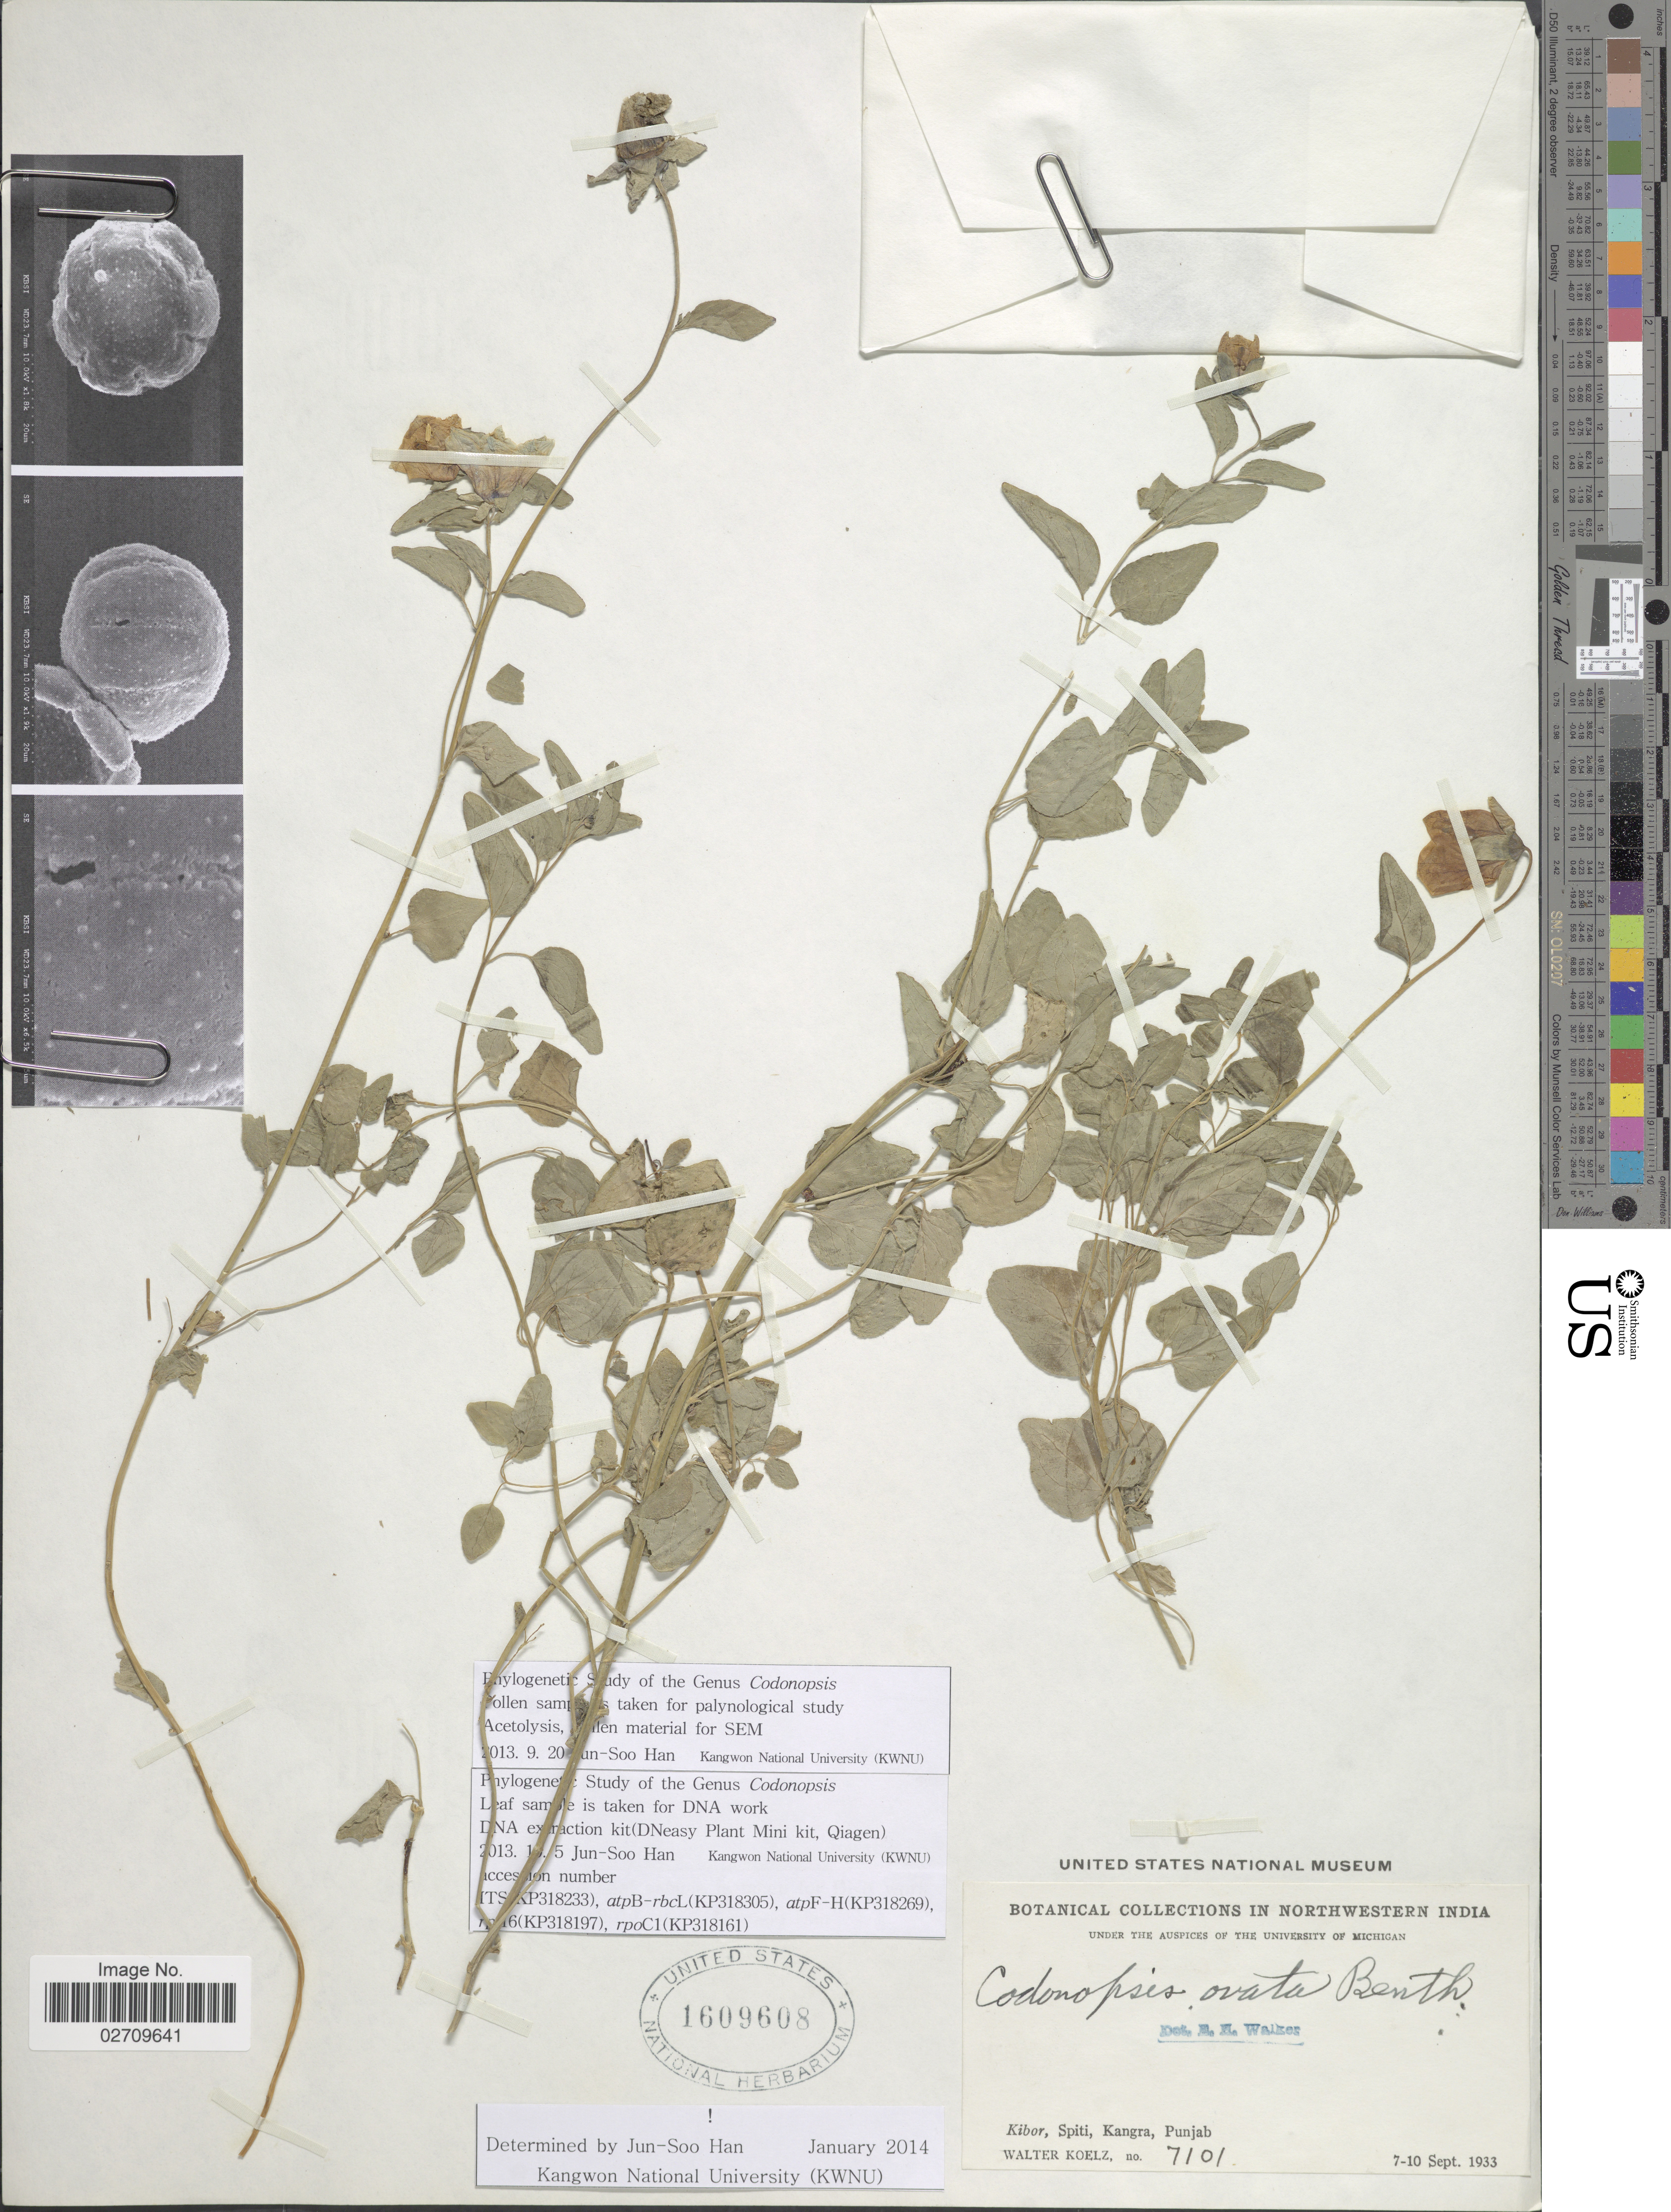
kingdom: Plantae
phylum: Tracheophyta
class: Magnoliopsida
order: Asterales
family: Campanulaceae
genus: Codonopsis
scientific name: Codonopsis ovata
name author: Benth.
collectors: W. N. Koelz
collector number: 7101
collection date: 1933-09-07/1933-09-10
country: India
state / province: Punjab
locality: Northwestern India, Kibor, Spiti, Kangra,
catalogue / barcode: US 1609608